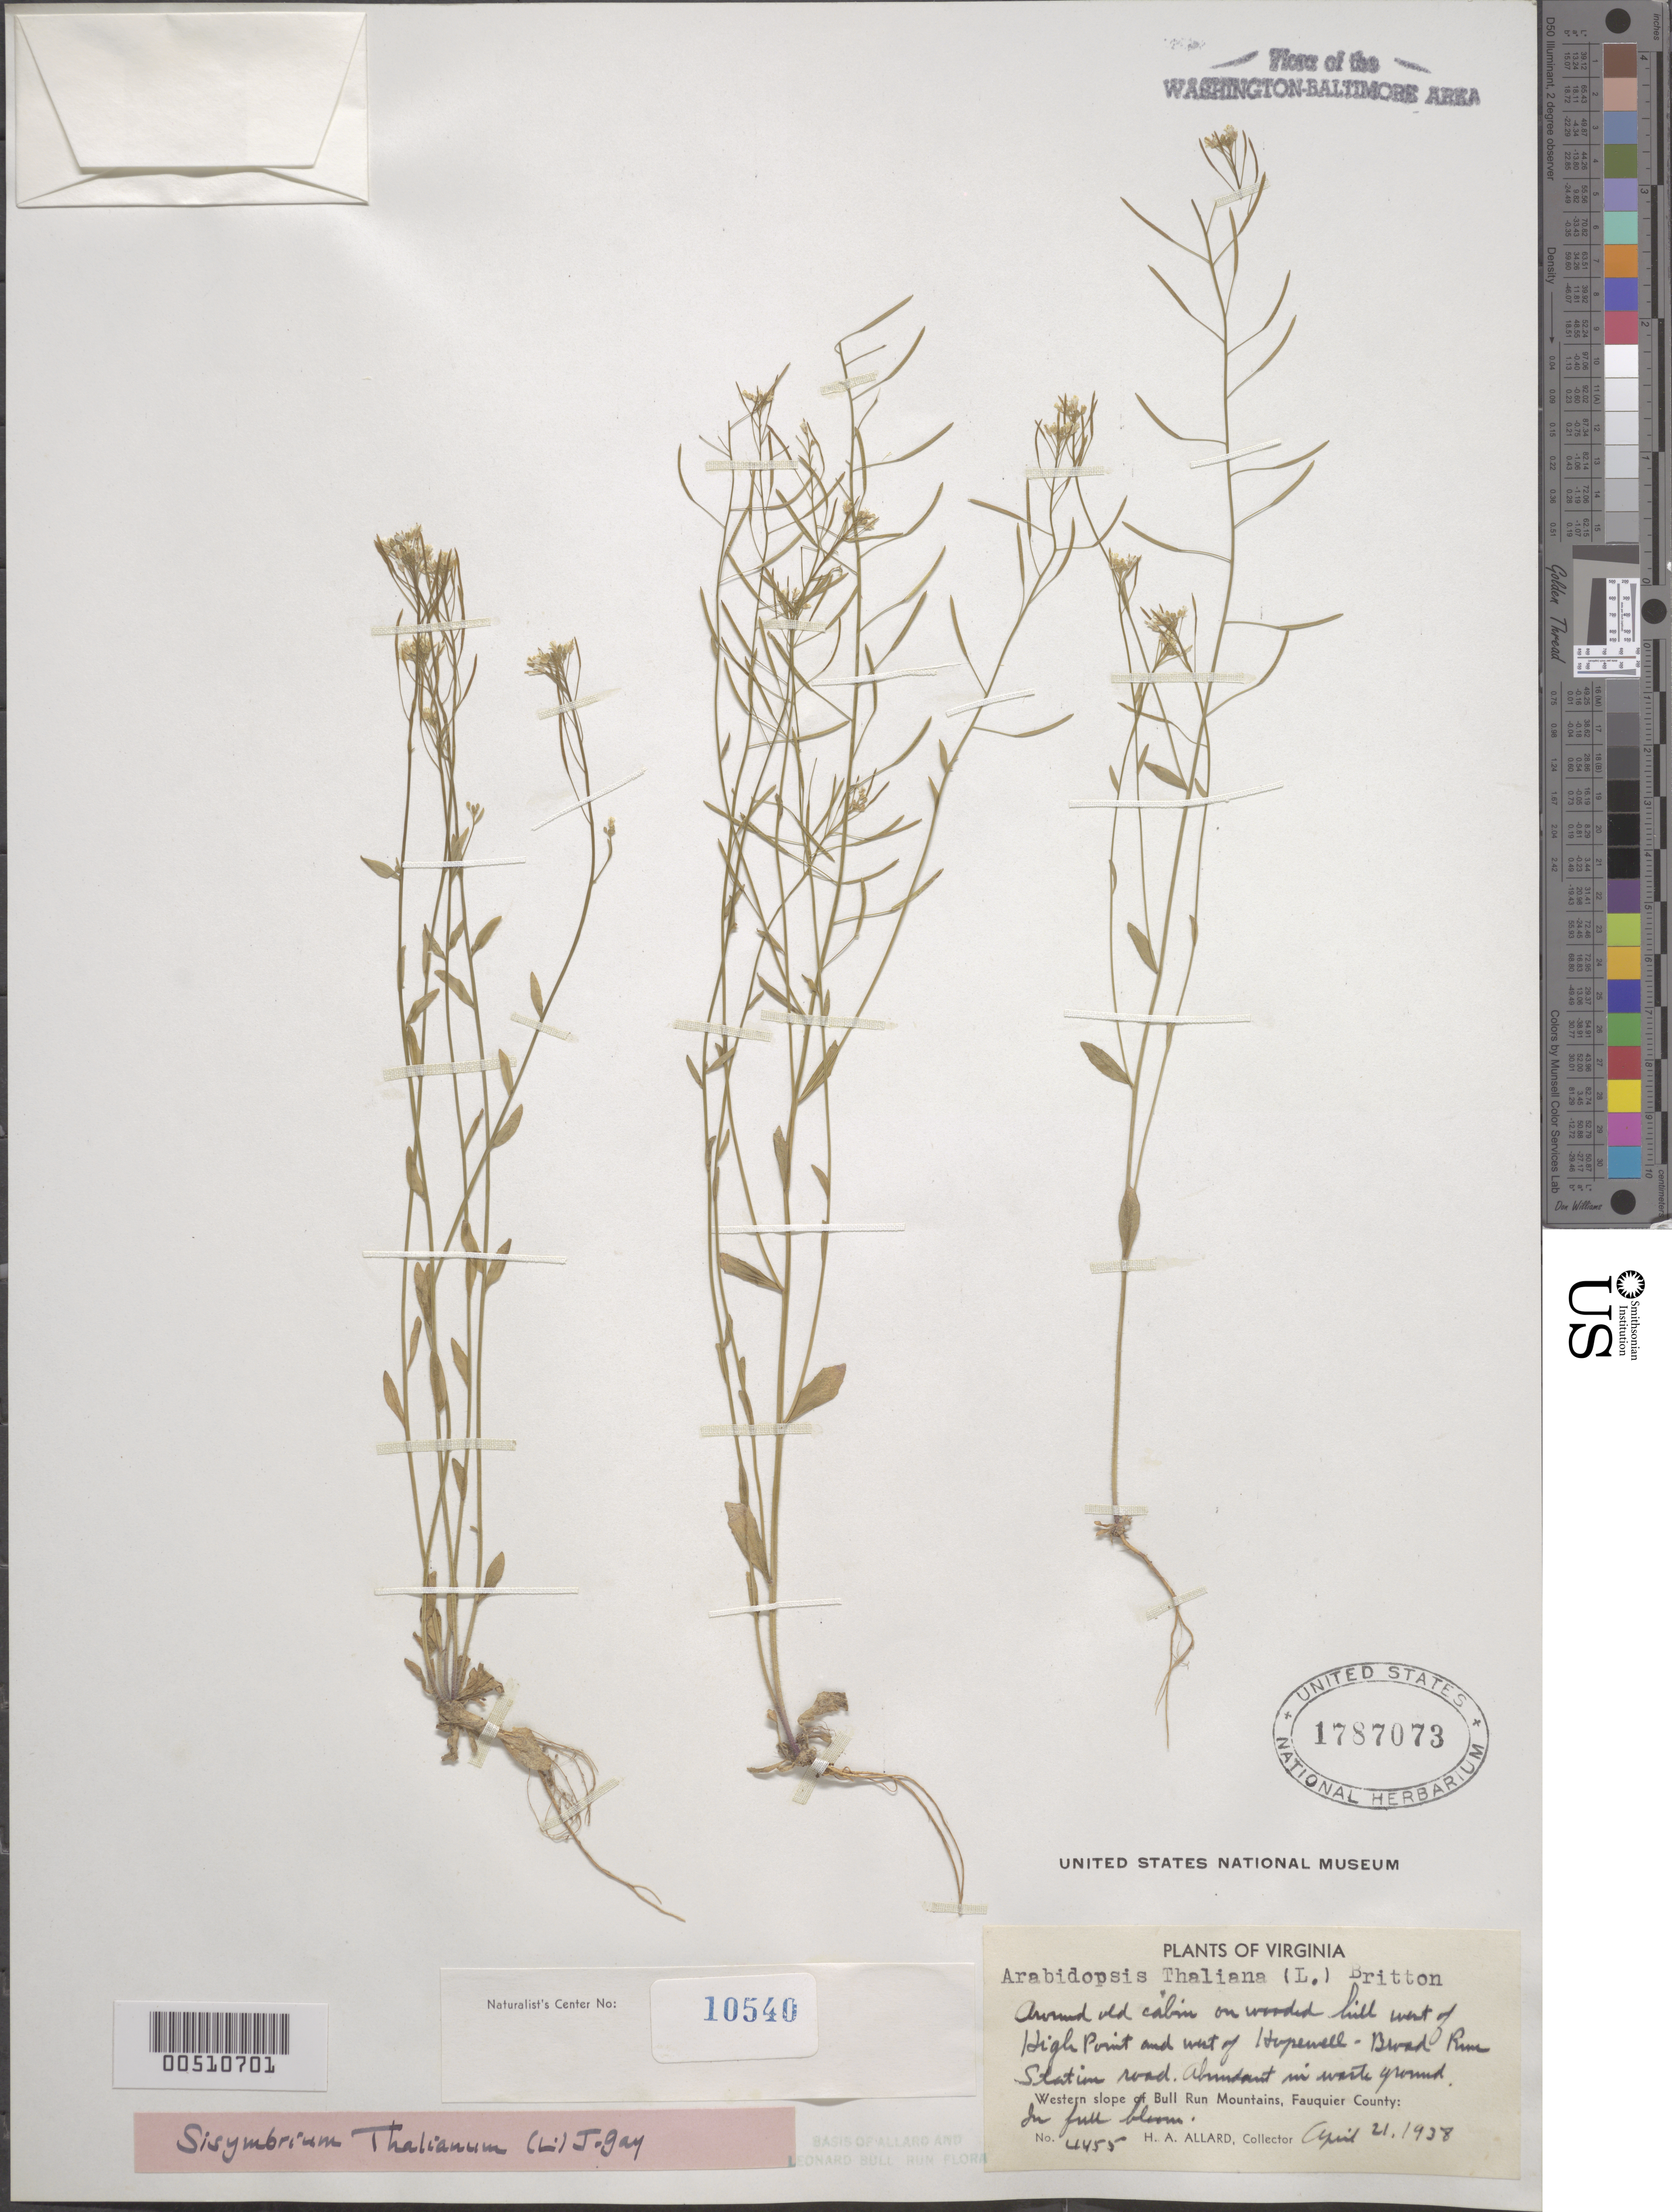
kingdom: Plantae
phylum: Tracheophyta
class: Magnoliopsida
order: Brassicales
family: Brassicaceae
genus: Arabidopsis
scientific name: Arabidopsis thaliana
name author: (L.) Heynh.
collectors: H. A. Allard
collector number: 4455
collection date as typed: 21 Apr 1938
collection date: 1938-04-21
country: United States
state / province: Virginia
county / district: Fauquier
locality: W of High Point W of Hopewell-Broad Run Station Road, W slope of Bull Run Mts. Bull Run Mts.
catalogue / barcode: US 1787073